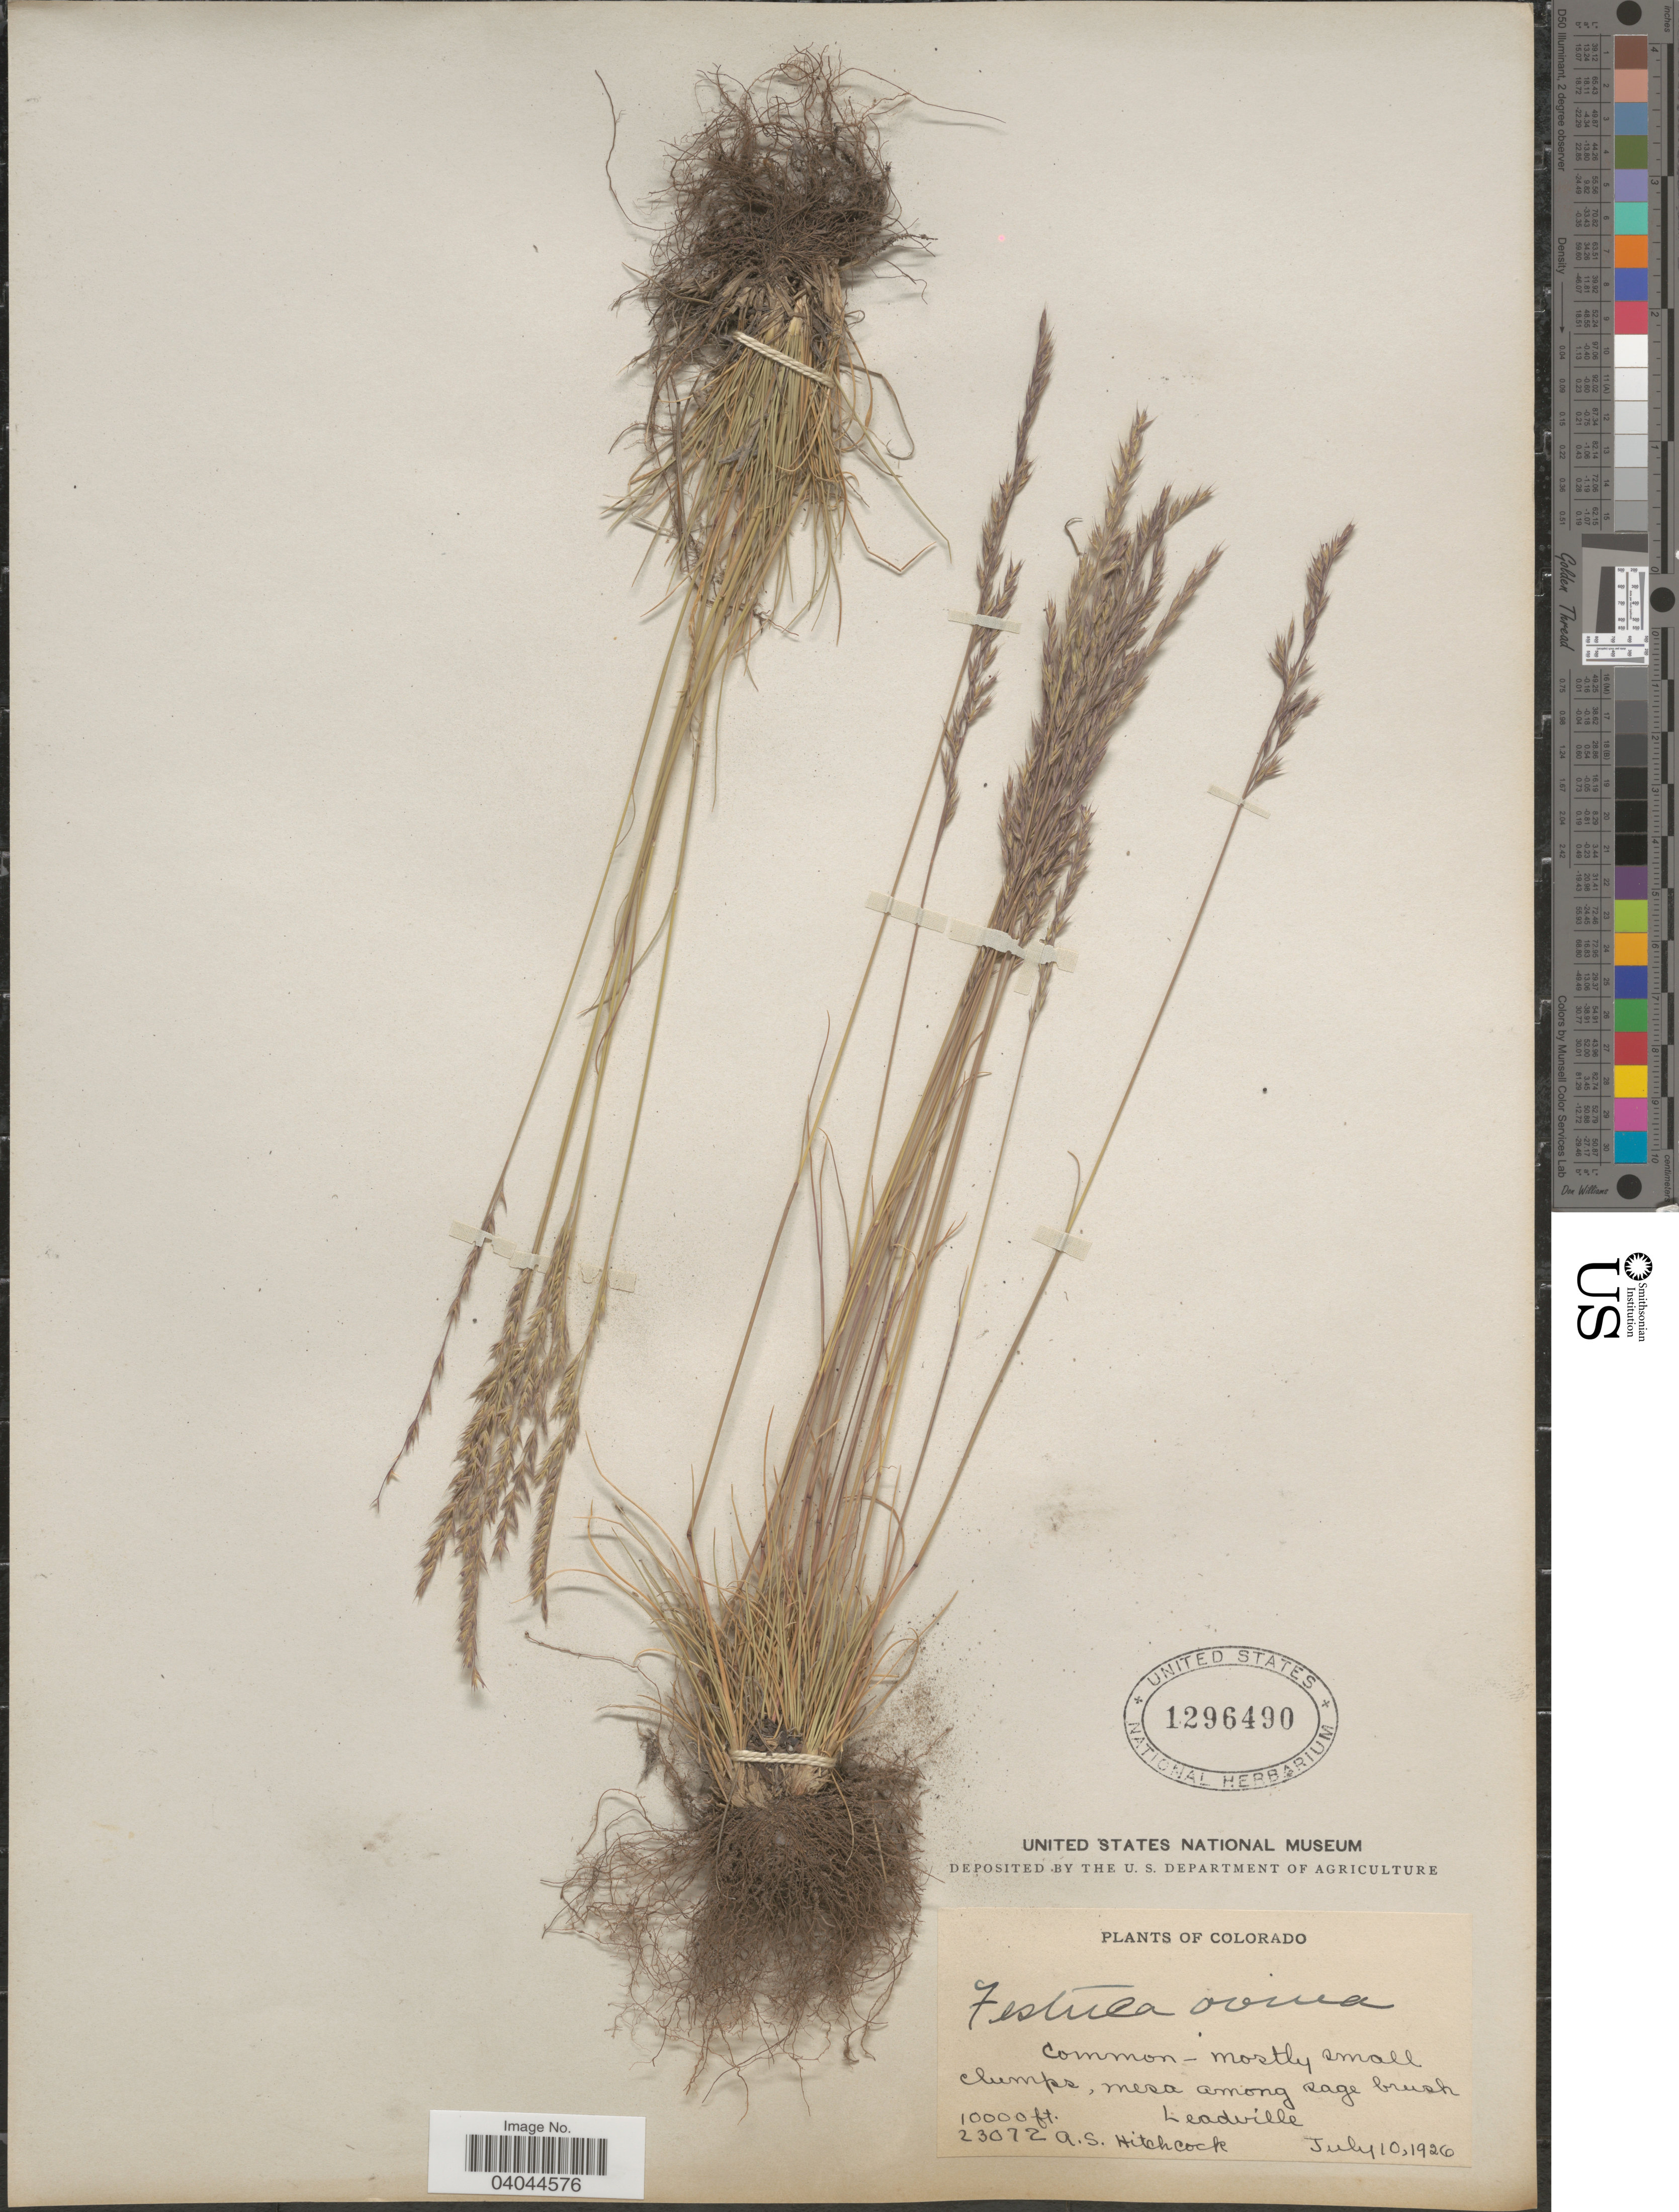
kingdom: Plantae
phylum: Tracheophyta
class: Liliopsida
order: Poales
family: Poaceae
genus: Festuca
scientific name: Festuca ovina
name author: L.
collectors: A. S. Hitchcock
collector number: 23072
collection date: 1926-07-10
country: United States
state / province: Colorado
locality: Leadville.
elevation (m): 3048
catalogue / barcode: US 1296490